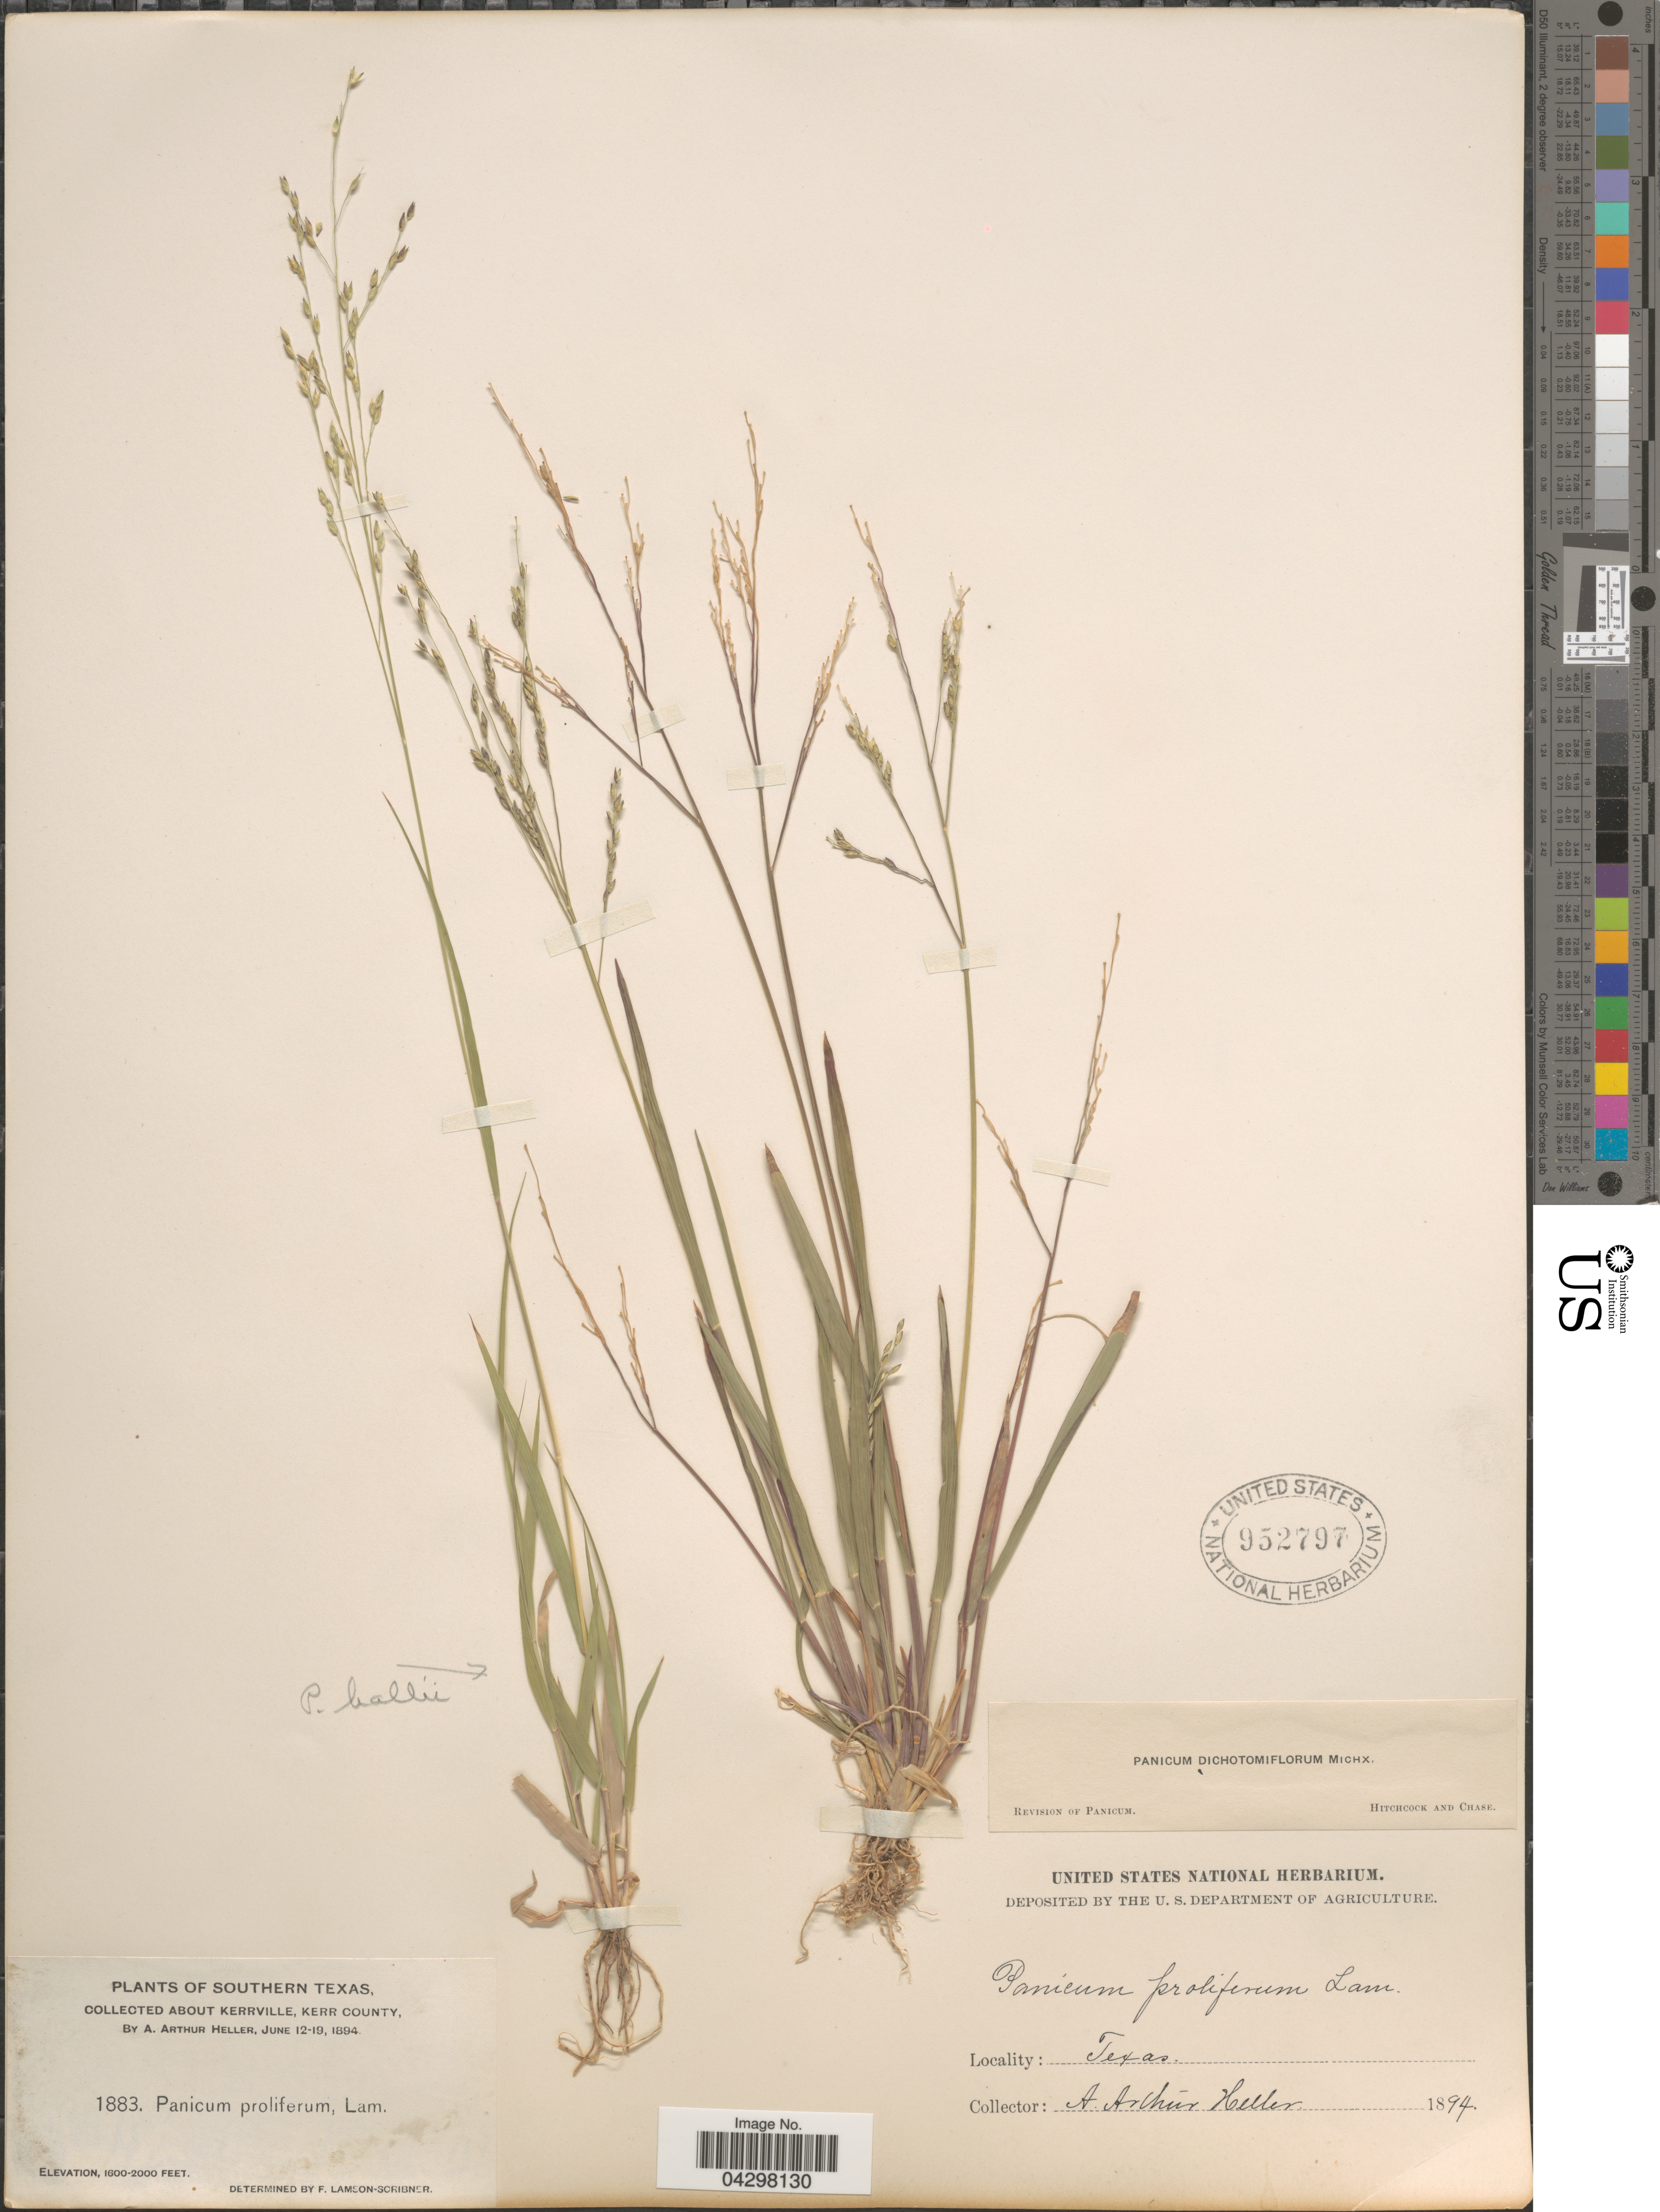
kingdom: Plantae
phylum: Tracheophyta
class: Liliopsida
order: Poales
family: Poaceae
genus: Panicum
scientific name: Panicum dichotomiflorum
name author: Michx.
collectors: A. A. Heller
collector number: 1883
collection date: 1894-06-12/1894-06-19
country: United States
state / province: Texas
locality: Southern Texas. About Kerrville, Kerr County.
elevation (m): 488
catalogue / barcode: US 952797